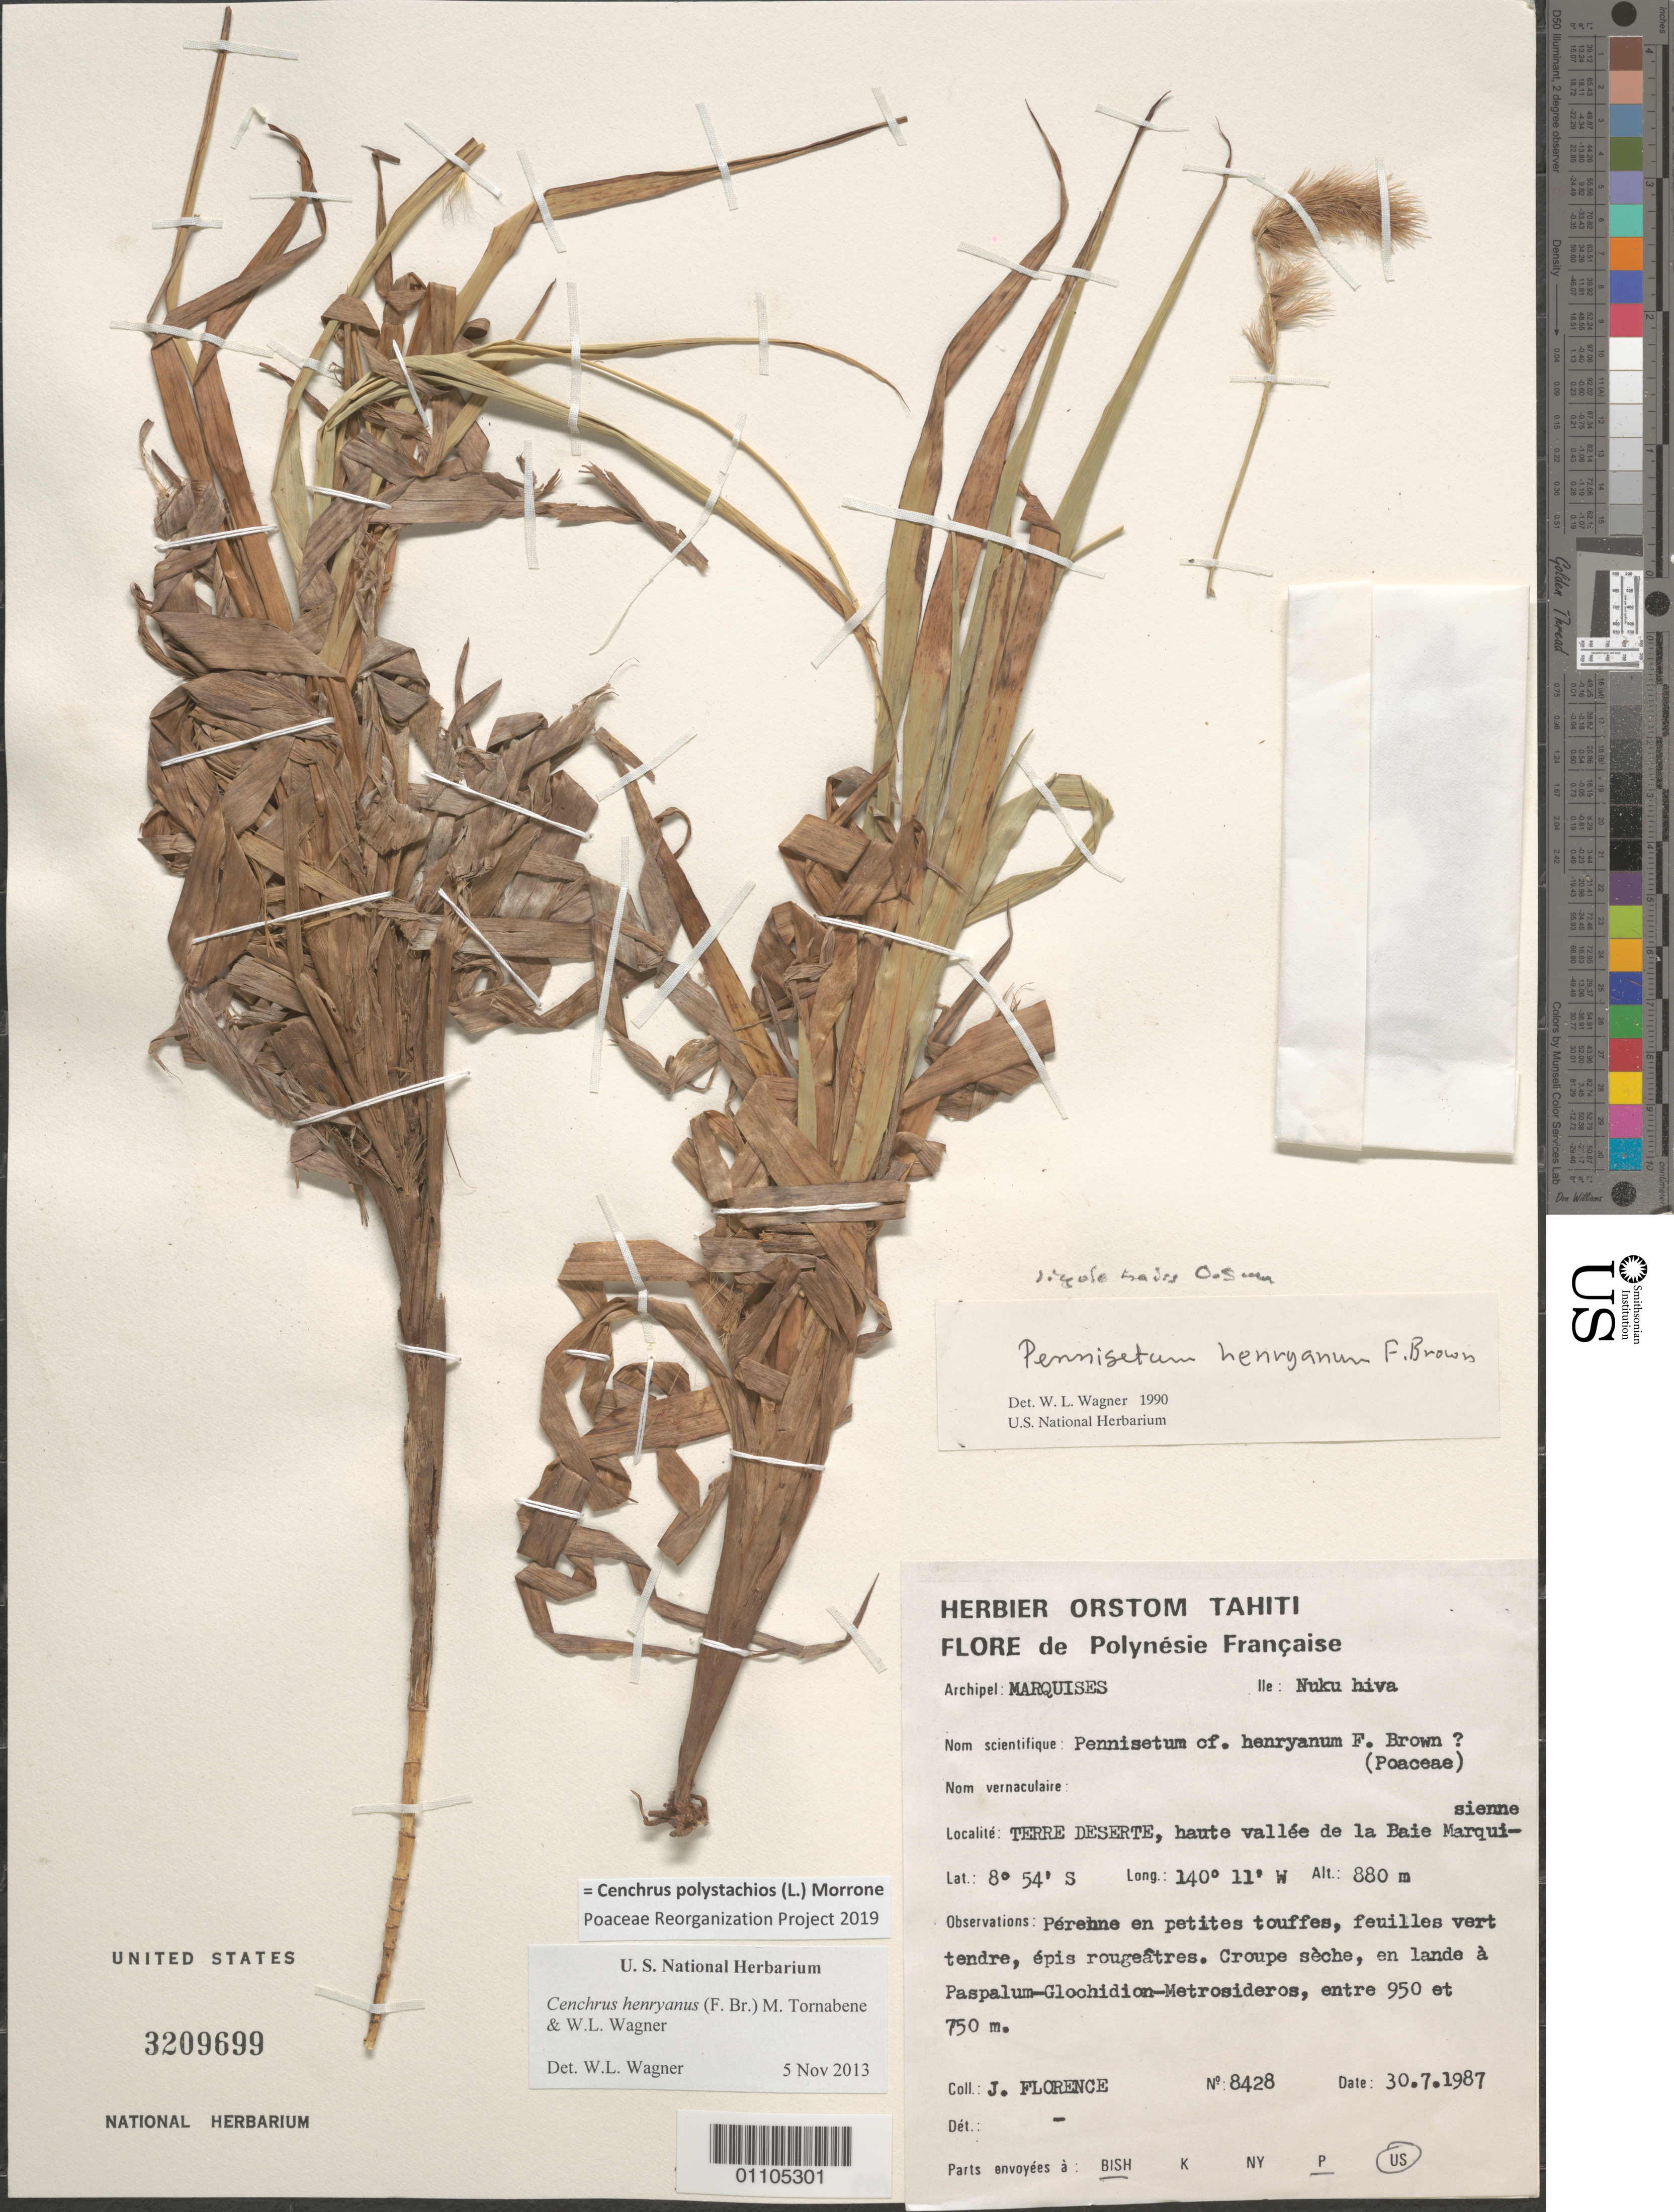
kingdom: Plantae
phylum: Tracheophyta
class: Liliopsida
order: Poales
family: Poaceae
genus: Cenchrus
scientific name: Cenchrus polystachios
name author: (L.) Morrone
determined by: Poaceae Reorganization Project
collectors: J. Florence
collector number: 8428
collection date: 1987-07-30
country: French Polynesia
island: Nuku Hiva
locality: Terre Deserte, haute vallée de la Baie Marquisienne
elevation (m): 880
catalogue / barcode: US 3209699